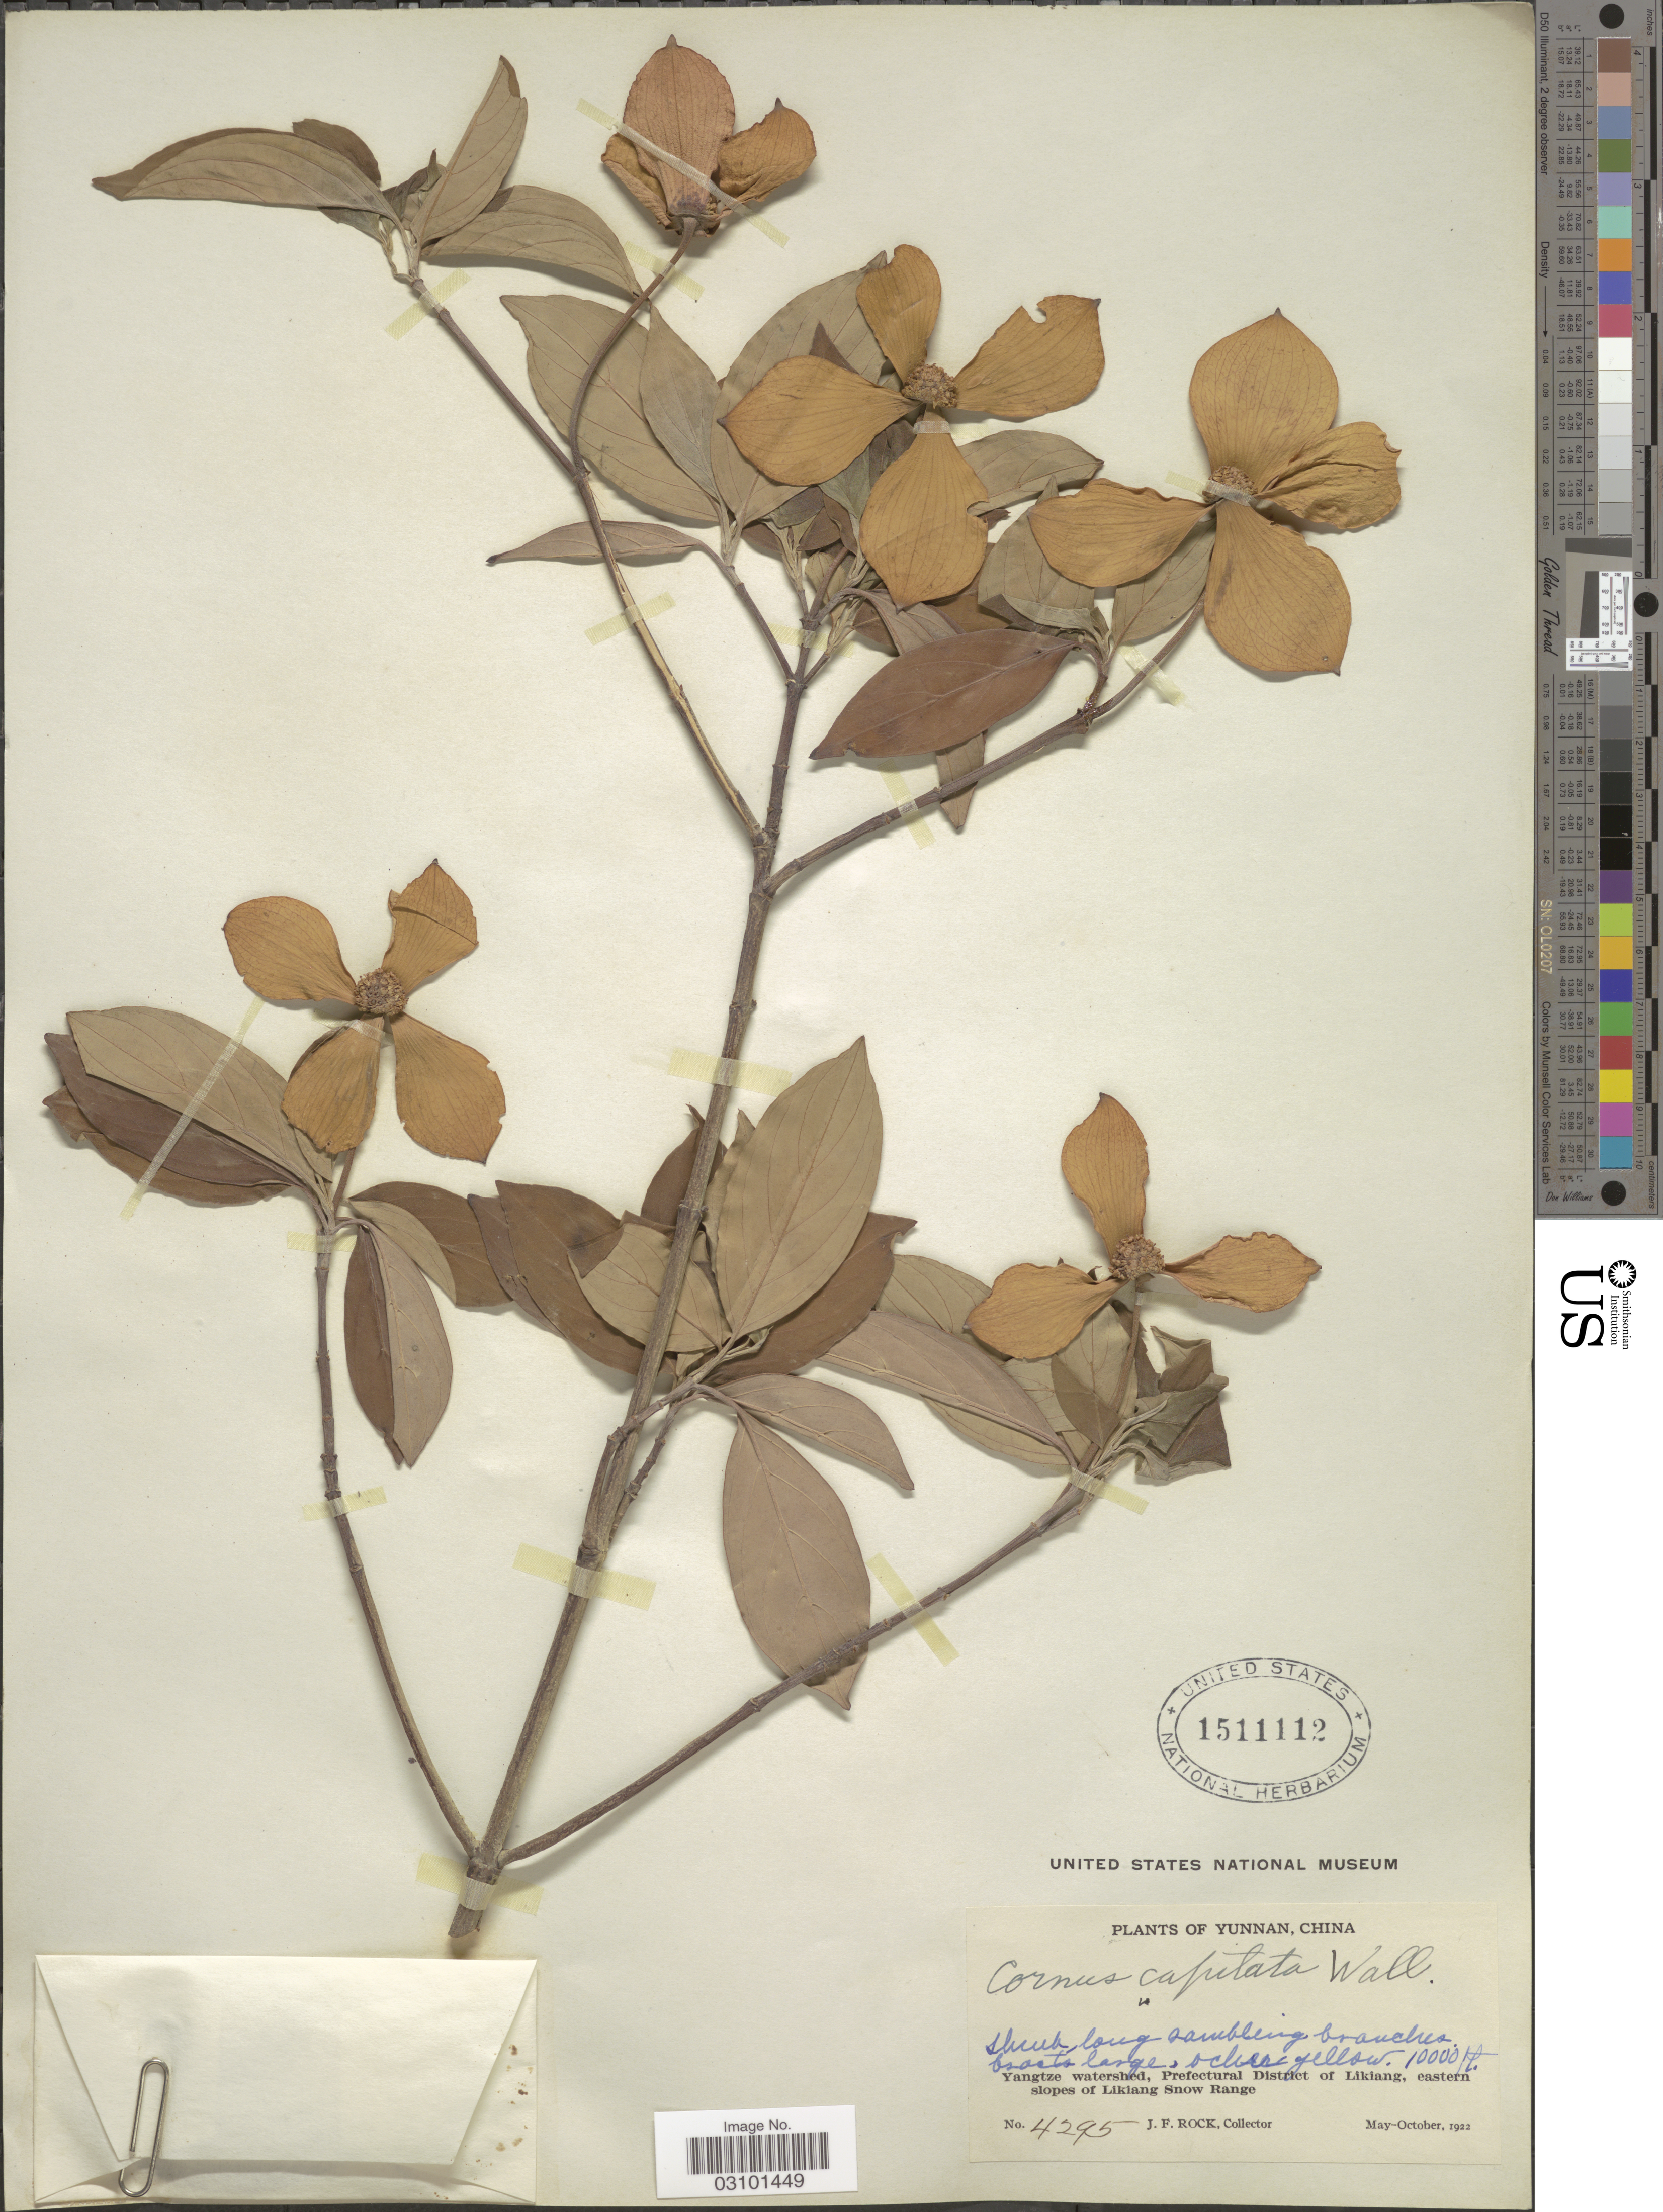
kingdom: Plantae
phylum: Tracheophyta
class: Magnoliopsida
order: Cornales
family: Cornaceae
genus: Cornus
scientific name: Cornus capitata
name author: Wall.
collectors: J. Rock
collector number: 4295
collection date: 1922-05/1922-10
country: China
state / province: Yunnan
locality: Yangtze watershed, Prefectural District of Likiang, eastern slopes of Likiang Snow Range.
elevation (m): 3048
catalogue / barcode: US 1511112